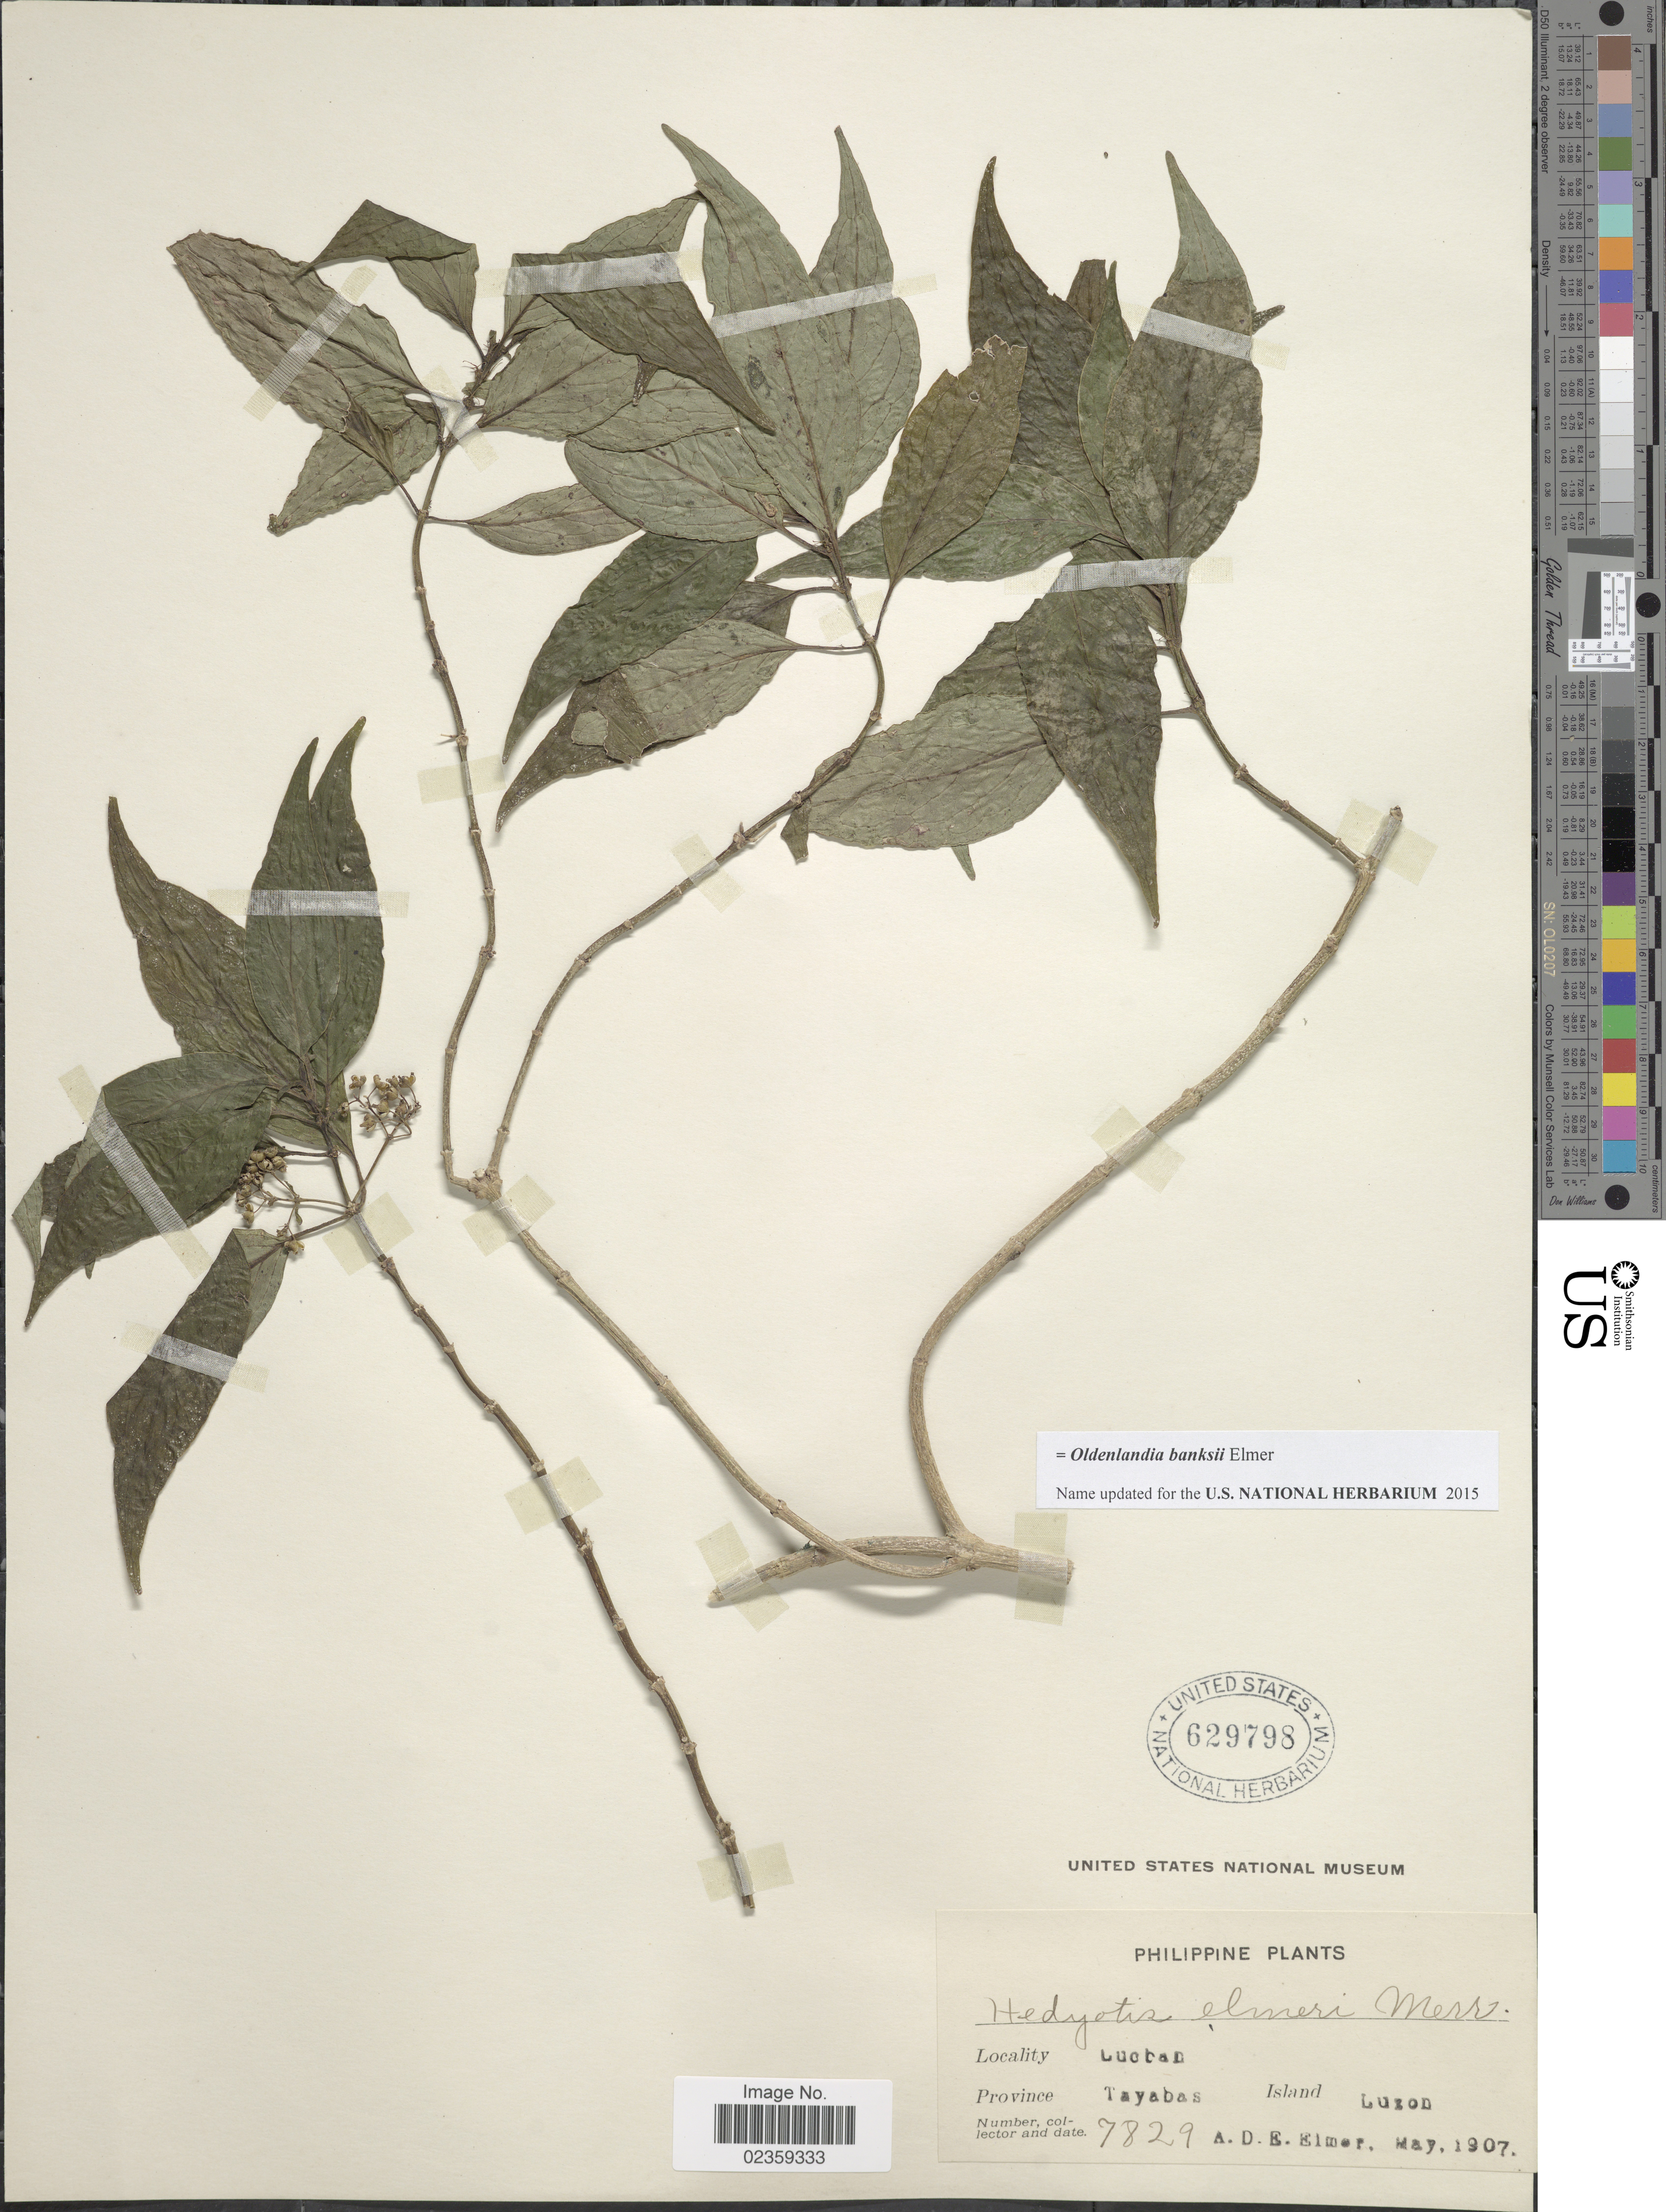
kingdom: Plantae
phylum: Tracheophyta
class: Magnoliopsida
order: Gentianales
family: Rubiaceae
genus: Oldenlandia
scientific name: Oldenlandia banksii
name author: Elmer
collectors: A. D. E. Elmer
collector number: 7829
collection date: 1907-05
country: Philippines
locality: Lucban. Province Tayabas. Island Luzon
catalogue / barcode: US 629798